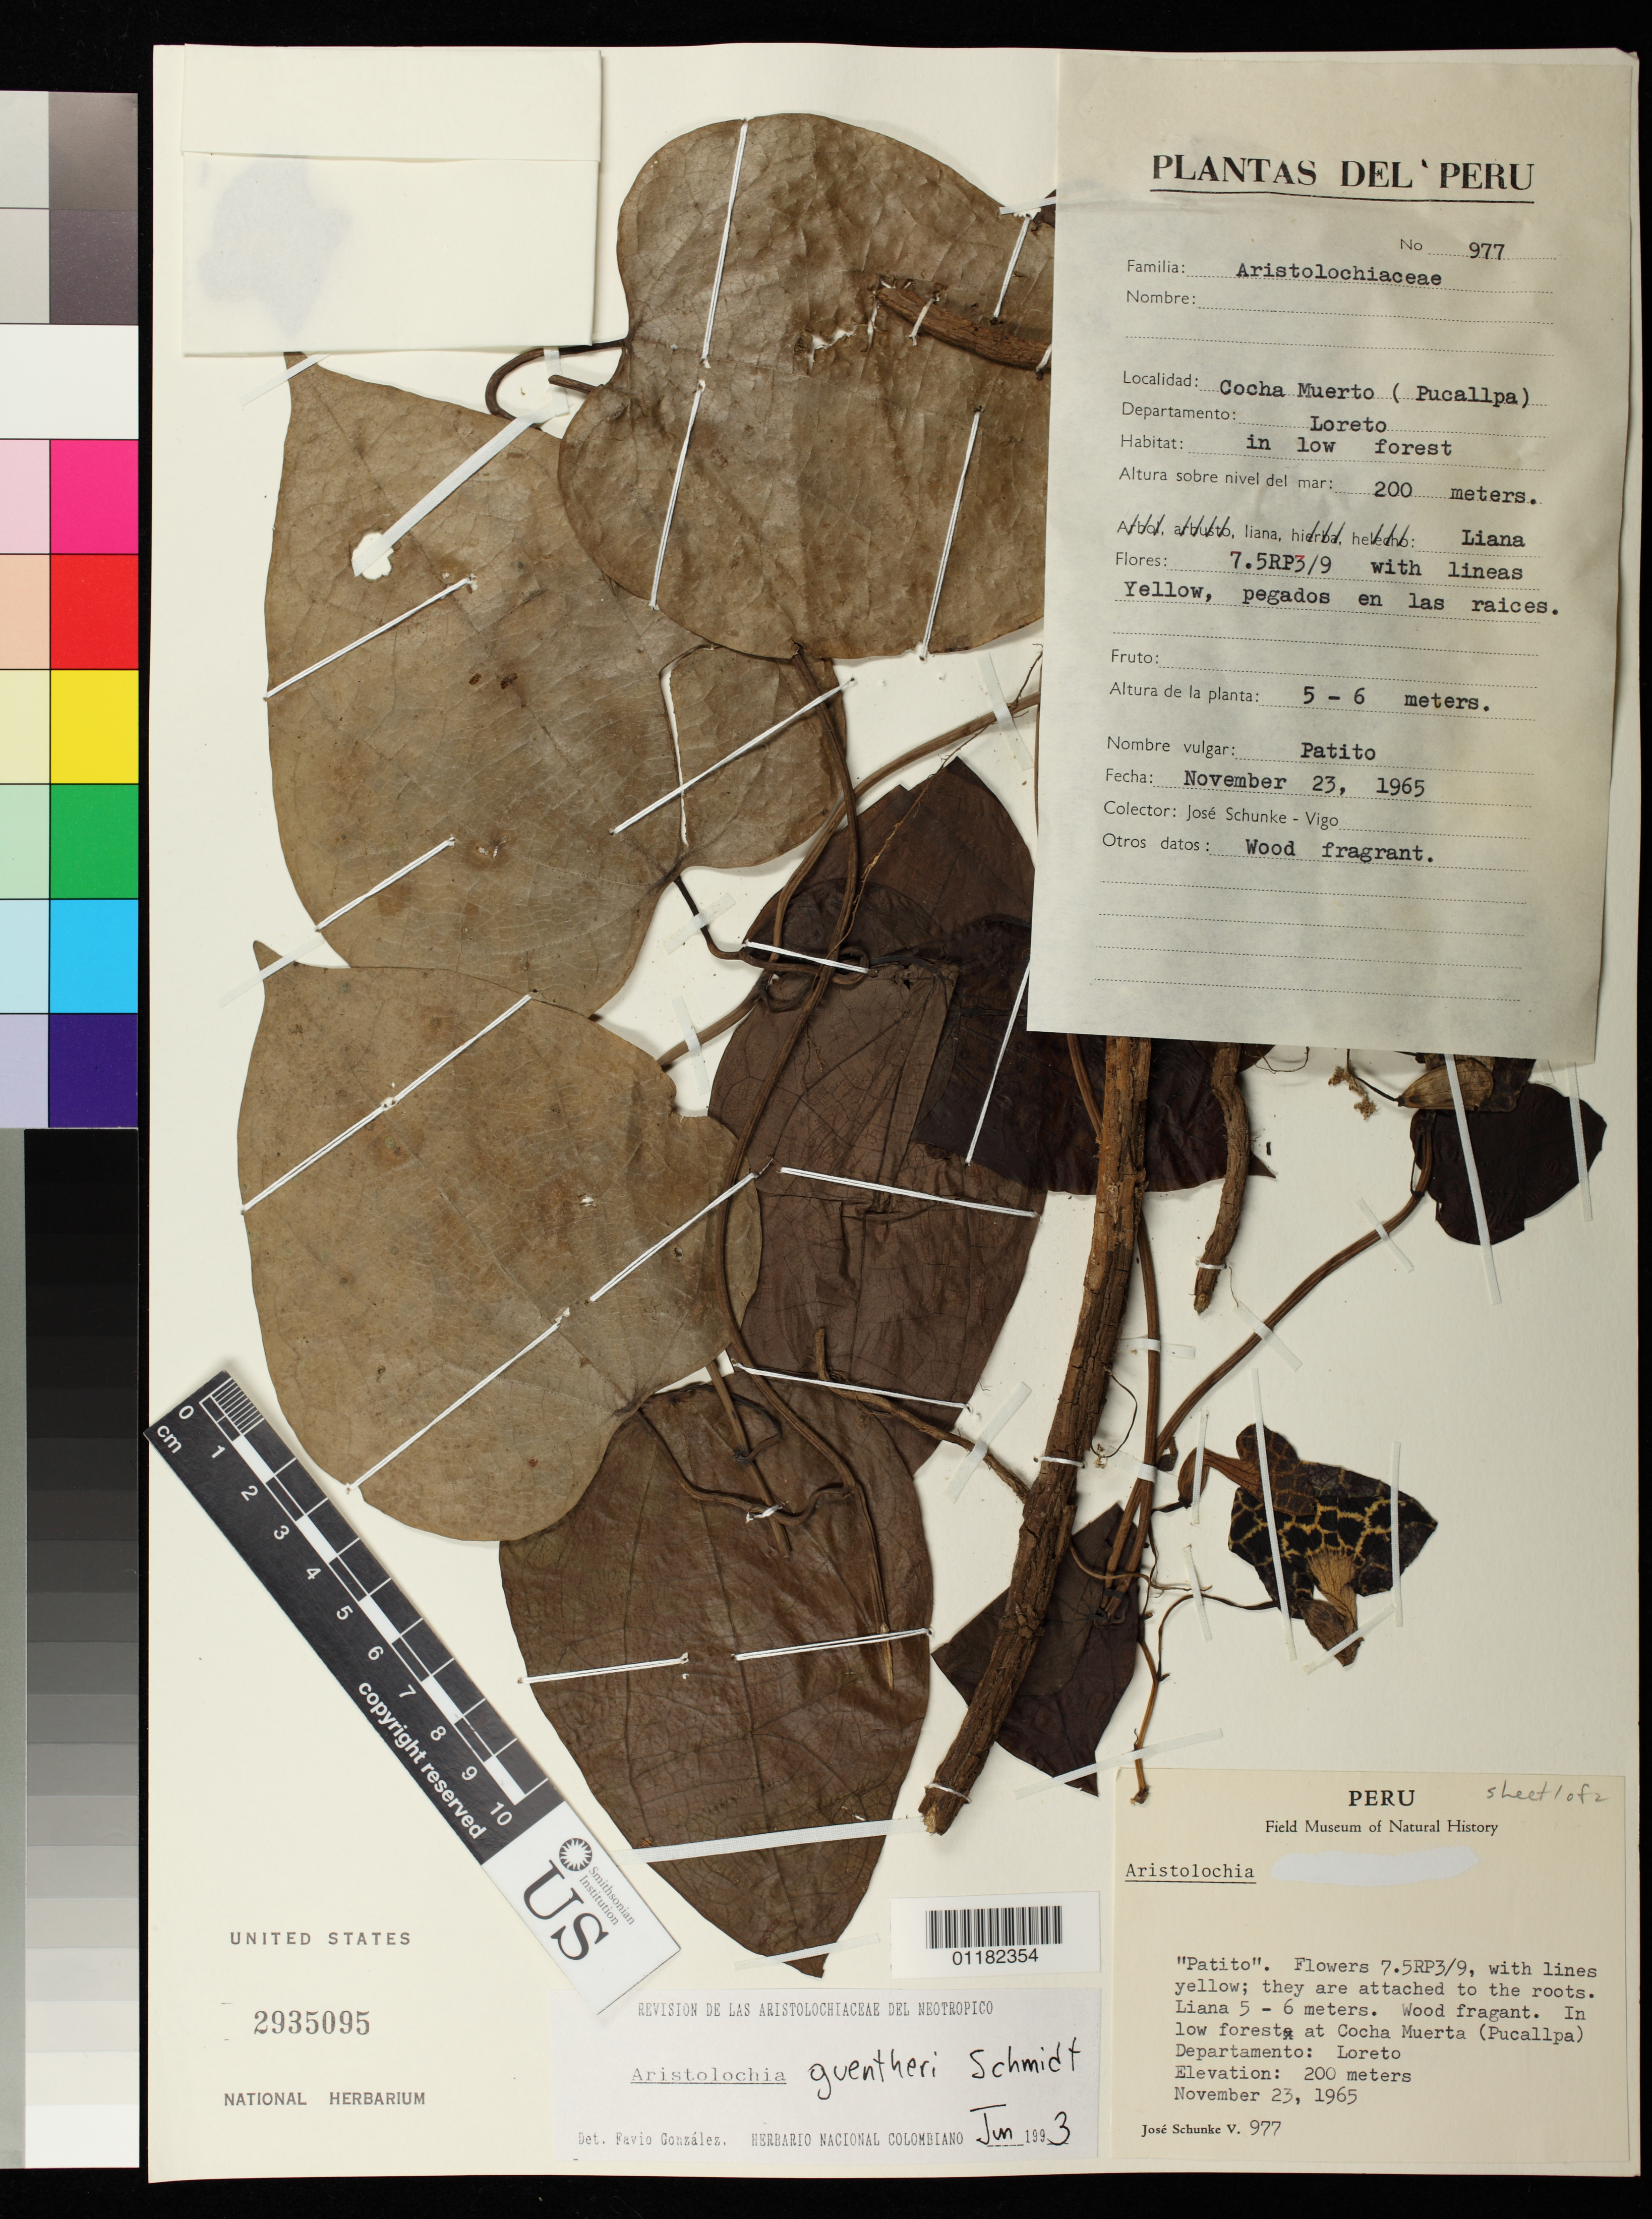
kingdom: Plantae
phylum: Tracheophyta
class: Magnoliopsida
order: Piperales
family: Aristolochiaceae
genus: Aristolochia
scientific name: Aristolochia guentheri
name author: O.C. Schmidt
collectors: J. Schunke Vigo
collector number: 977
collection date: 1965-11-23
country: Peru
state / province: Loreto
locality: In low forest at Cocha Muerta (Pucallpa).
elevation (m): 200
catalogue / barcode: US 2935095